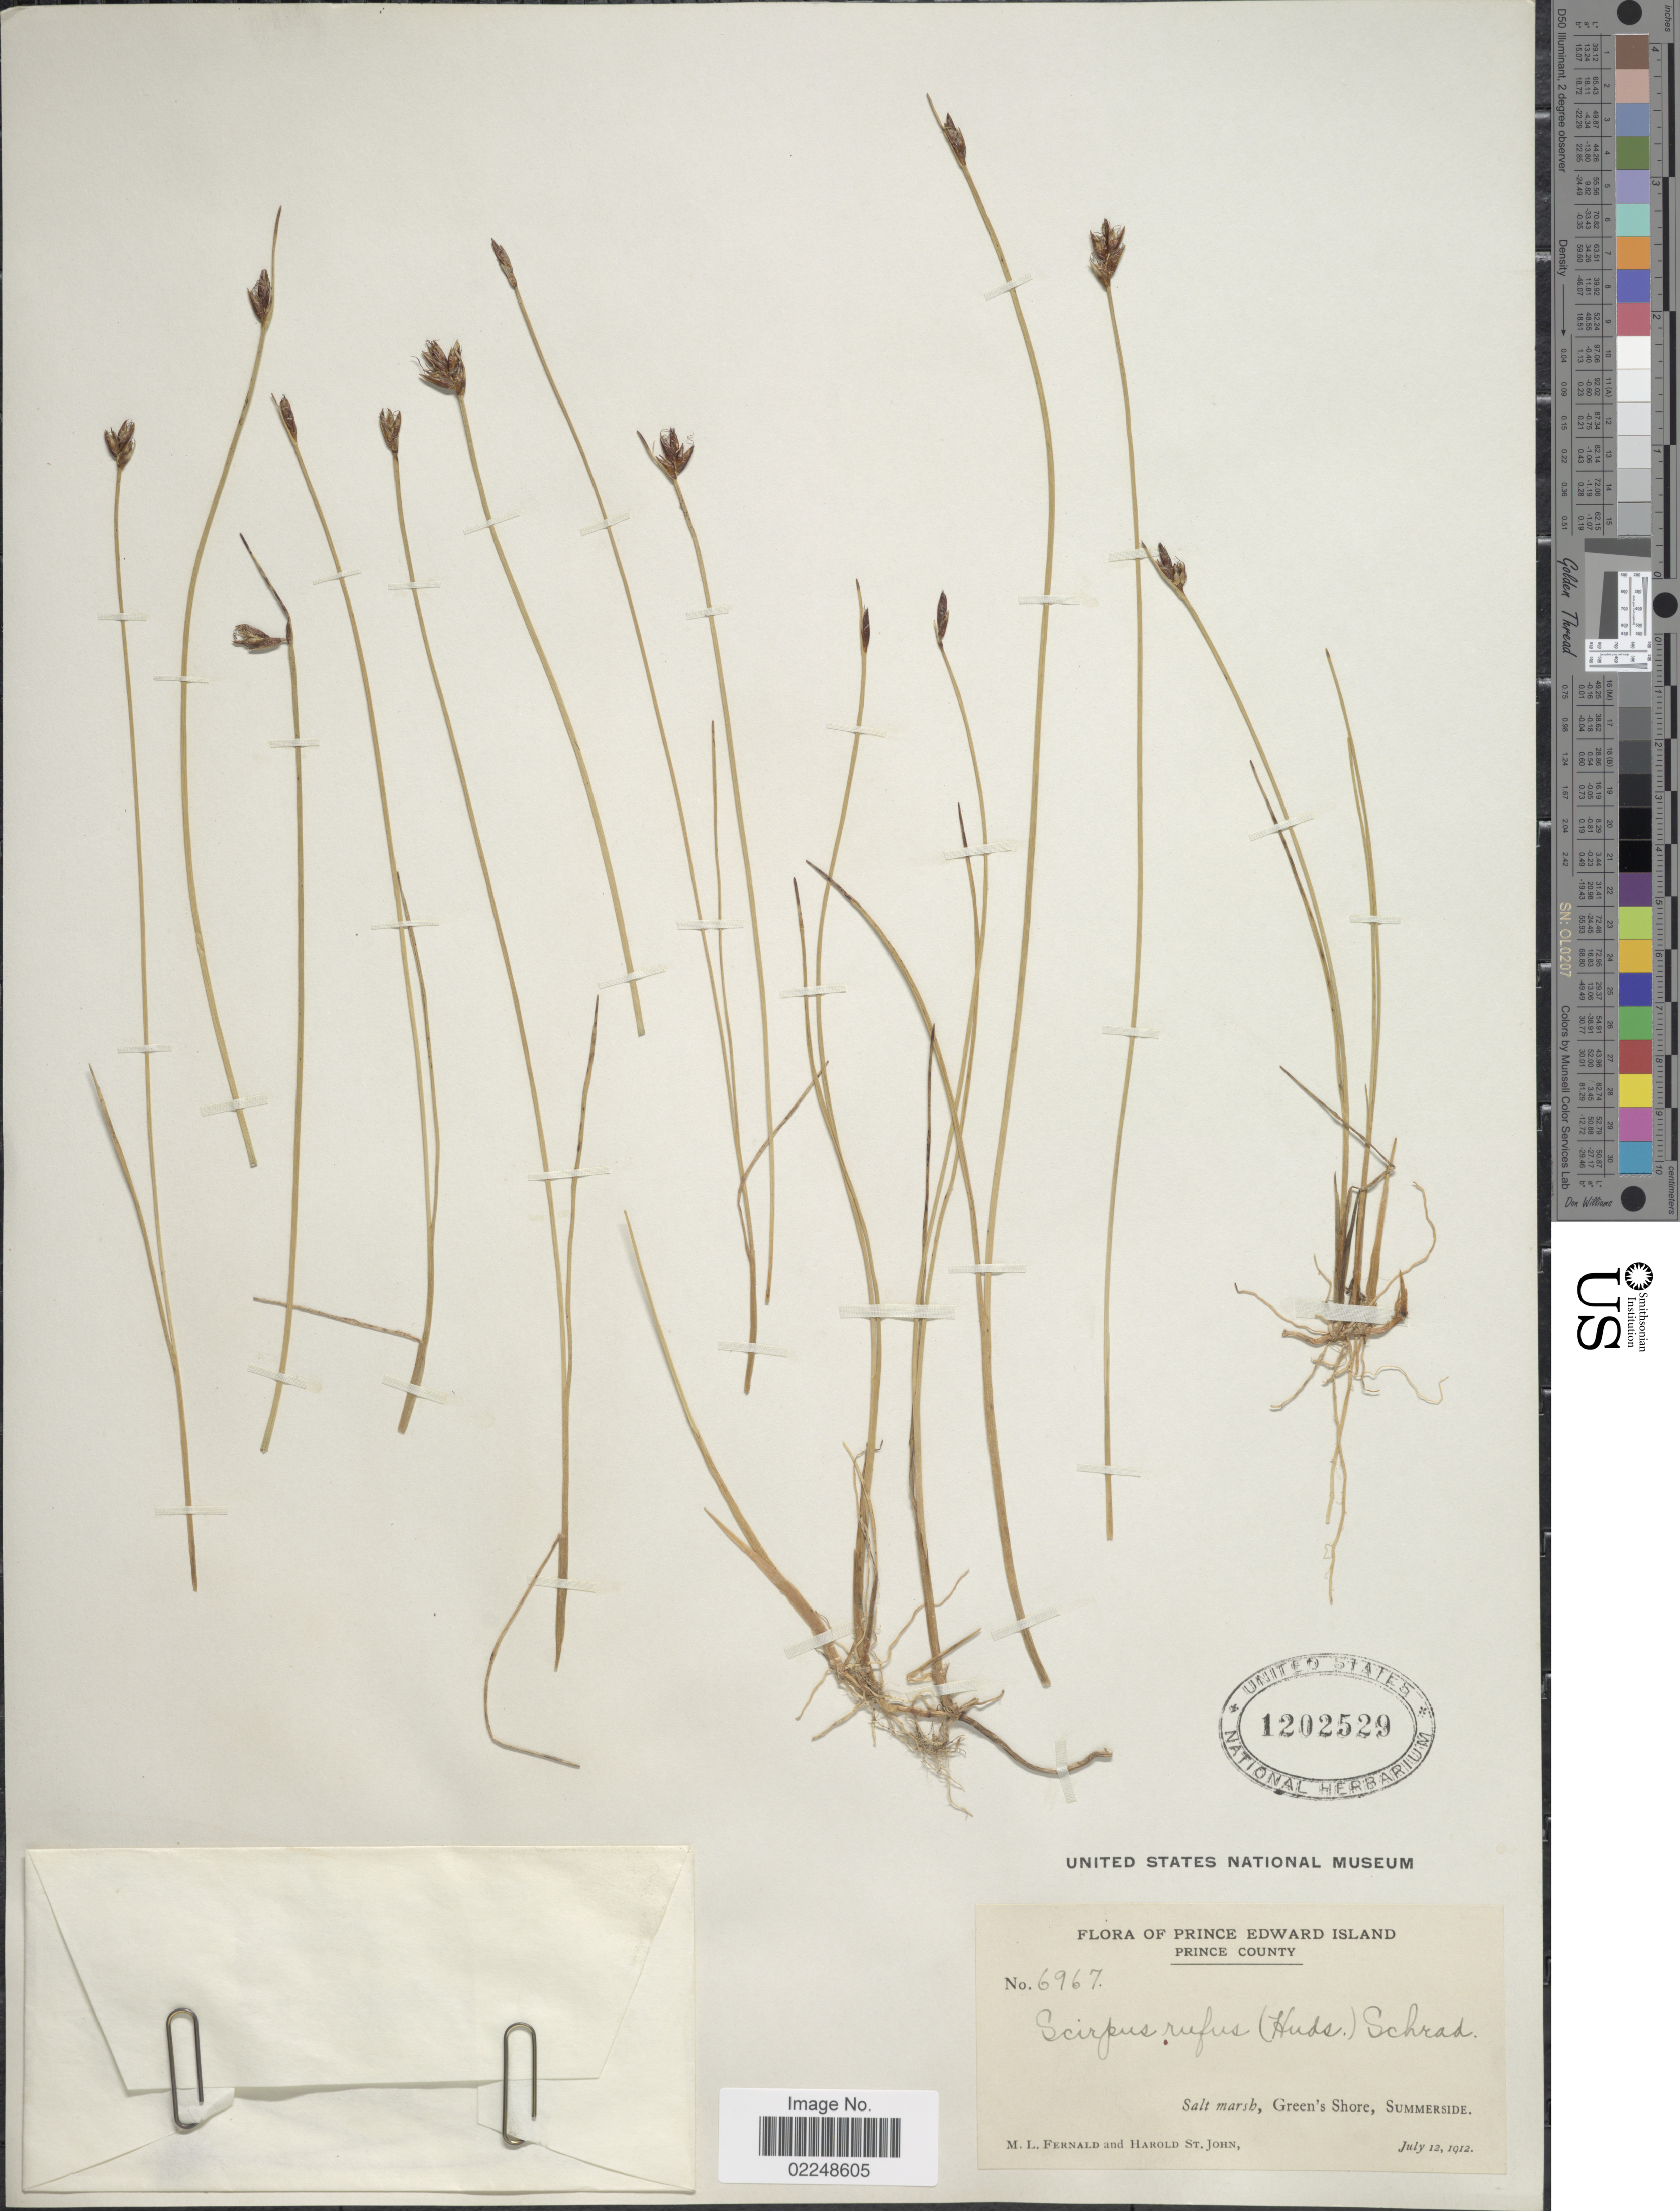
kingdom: Plantae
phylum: Tracheophyta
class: Liliopsida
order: Poales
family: Cyperaceae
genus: Blysmopsis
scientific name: Blysmopsis rufa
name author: (Huds.) Oteng-Yeb.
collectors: M. L. Fernald & H. St. John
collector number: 6967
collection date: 1912-07-12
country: Canada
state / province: Prince Edward Island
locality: Prince County, Green's Shore, Summerside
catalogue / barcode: US 1202529